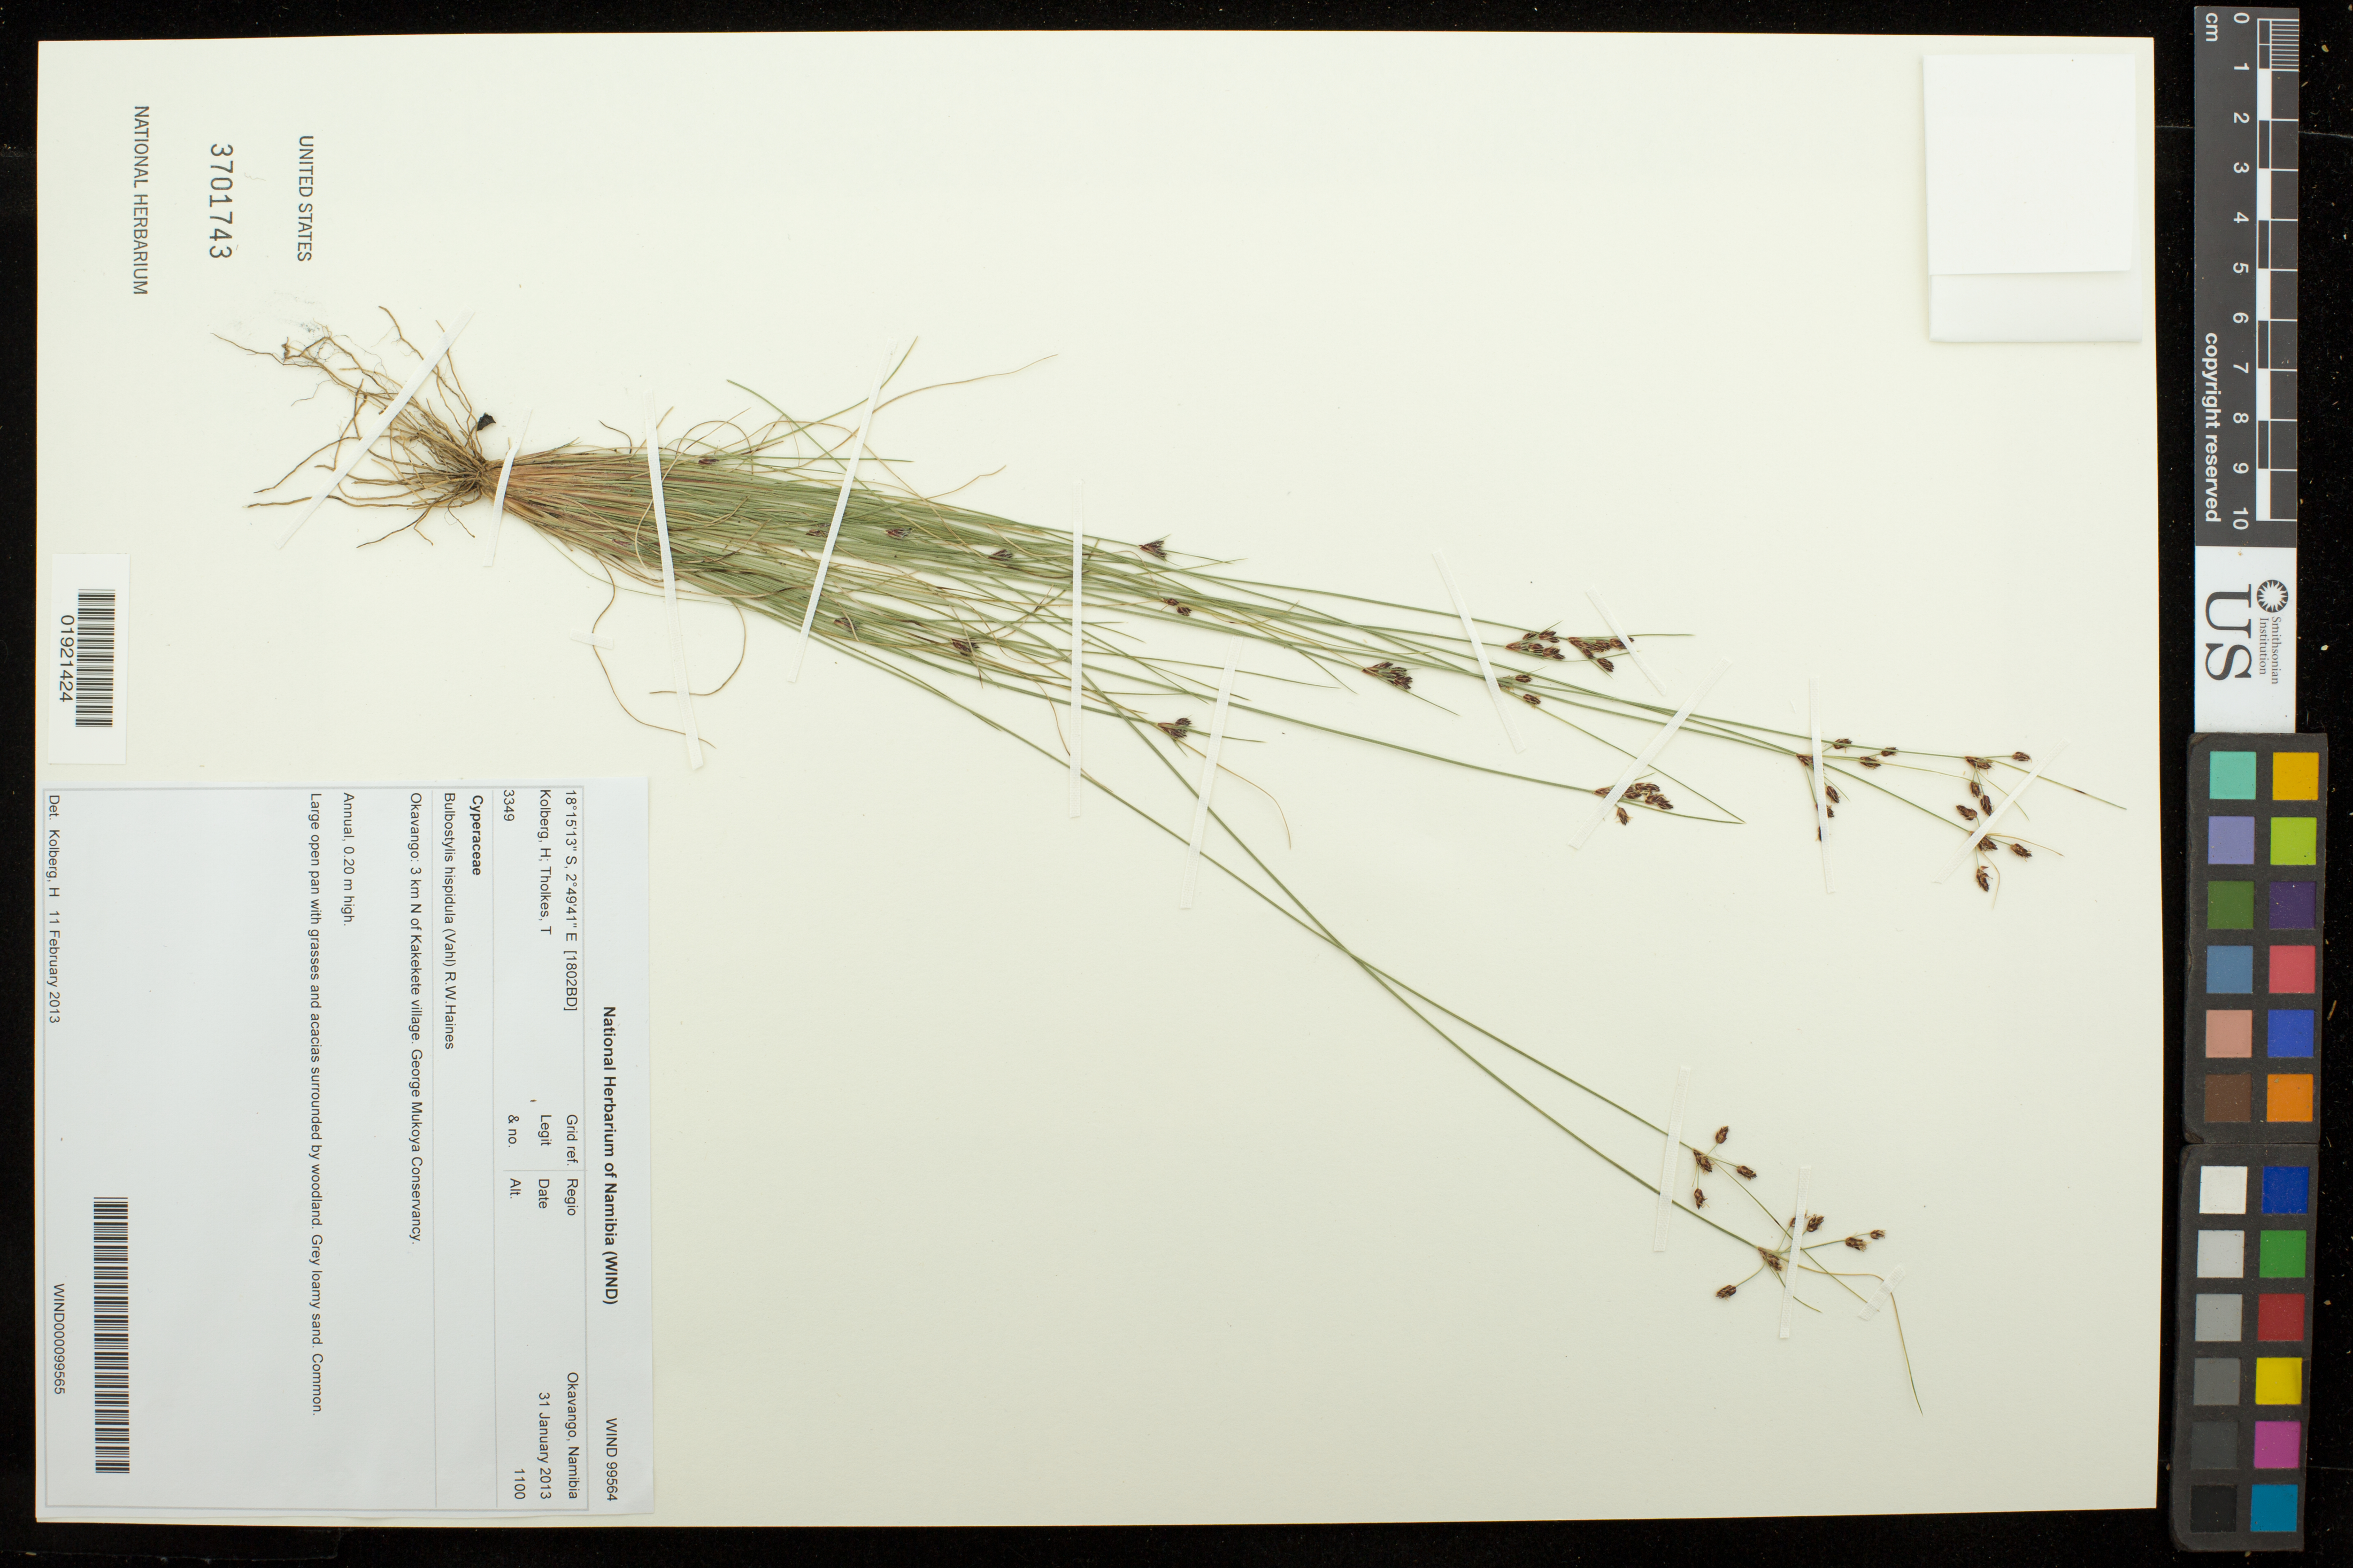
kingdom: Plantae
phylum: Tracheophyta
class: Liliopsida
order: Poales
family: Cyperaceae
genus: Bulbostylis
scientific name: Bulbostylis hispidula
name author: (Vahl) R.W. Haines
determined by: Kolberg, H. H.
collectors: H. H. Kolberg & T. Tholkes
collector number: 3349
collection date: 2013-01-31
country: Namibia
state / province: Kavango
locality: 3 km N of Kakekete village. George Mukoya Conservancy.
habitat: Large open pan with grasses and acacias surrounded by woodland. Grey loamy sand. Common.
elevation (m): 1100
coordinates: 18 15 13 S, 20 49 41 E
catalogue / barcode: US 3701743